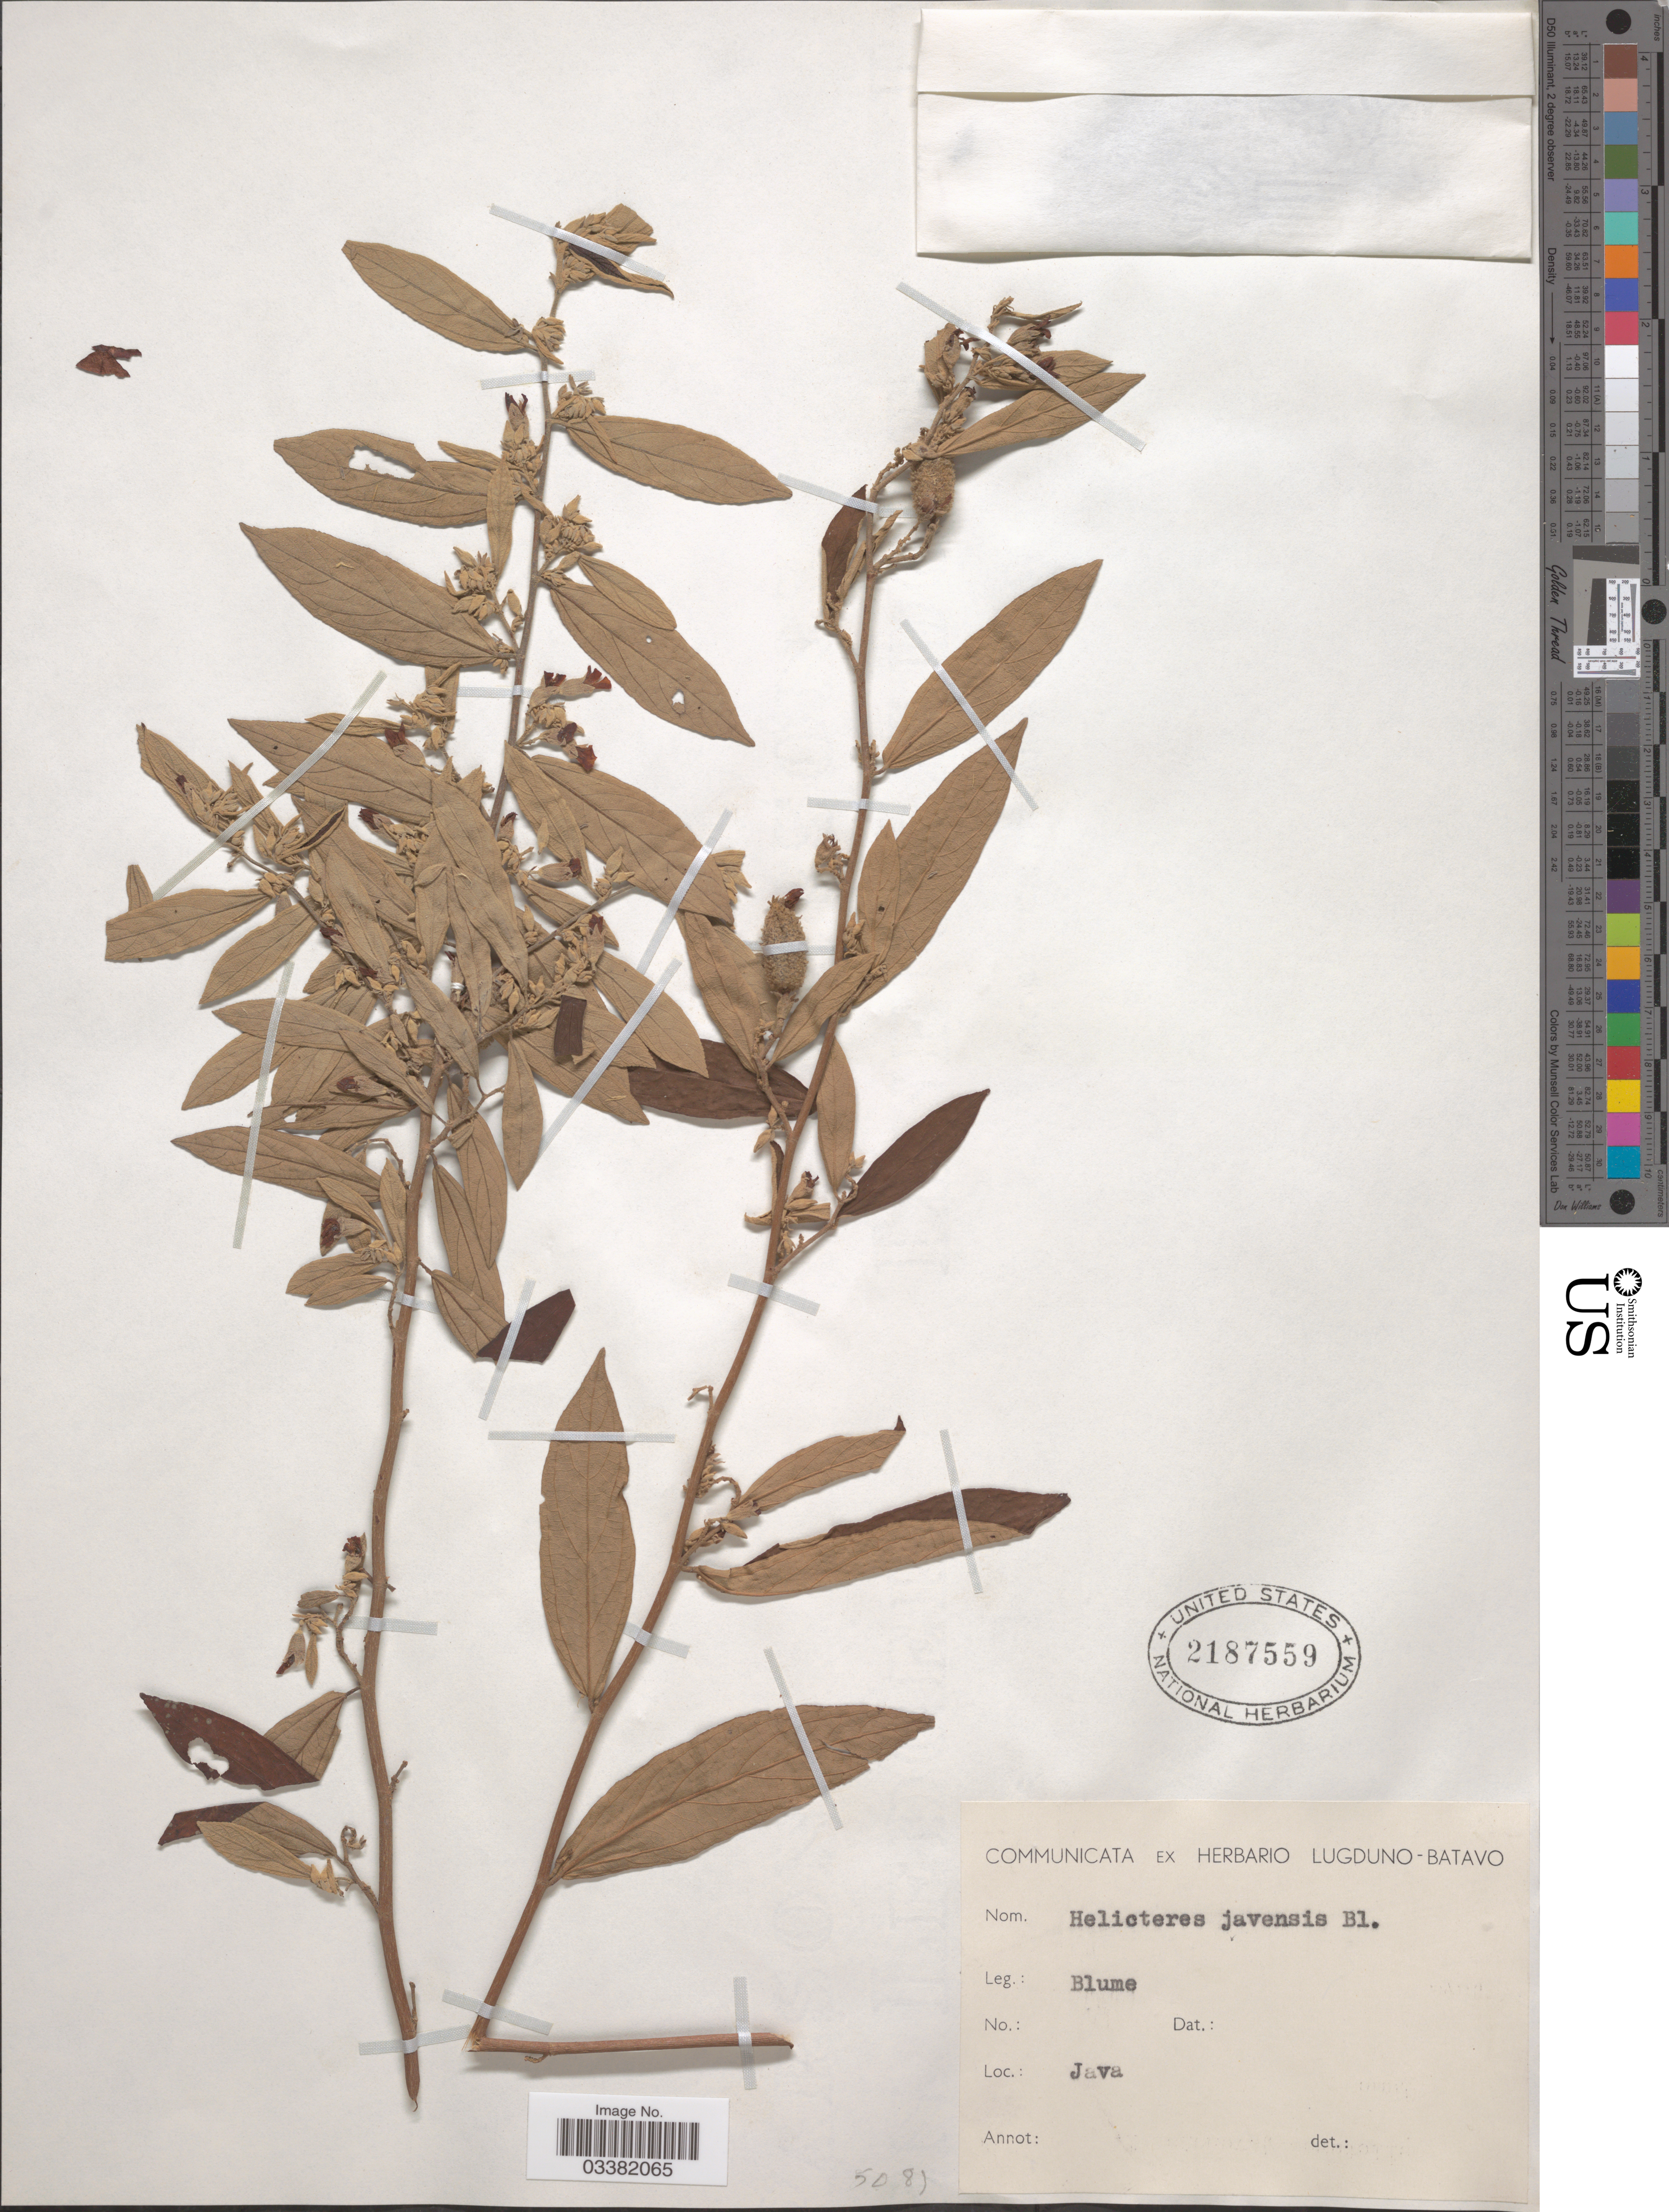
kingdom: Plantae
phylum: Tracheophyta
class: Magnoliopsida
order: Malvales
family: Malvaceae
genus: Helicteres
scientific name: Helicteres javensis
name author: Blume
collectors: -. Blume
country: Indonesia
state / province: Java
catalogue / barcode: US 2187559